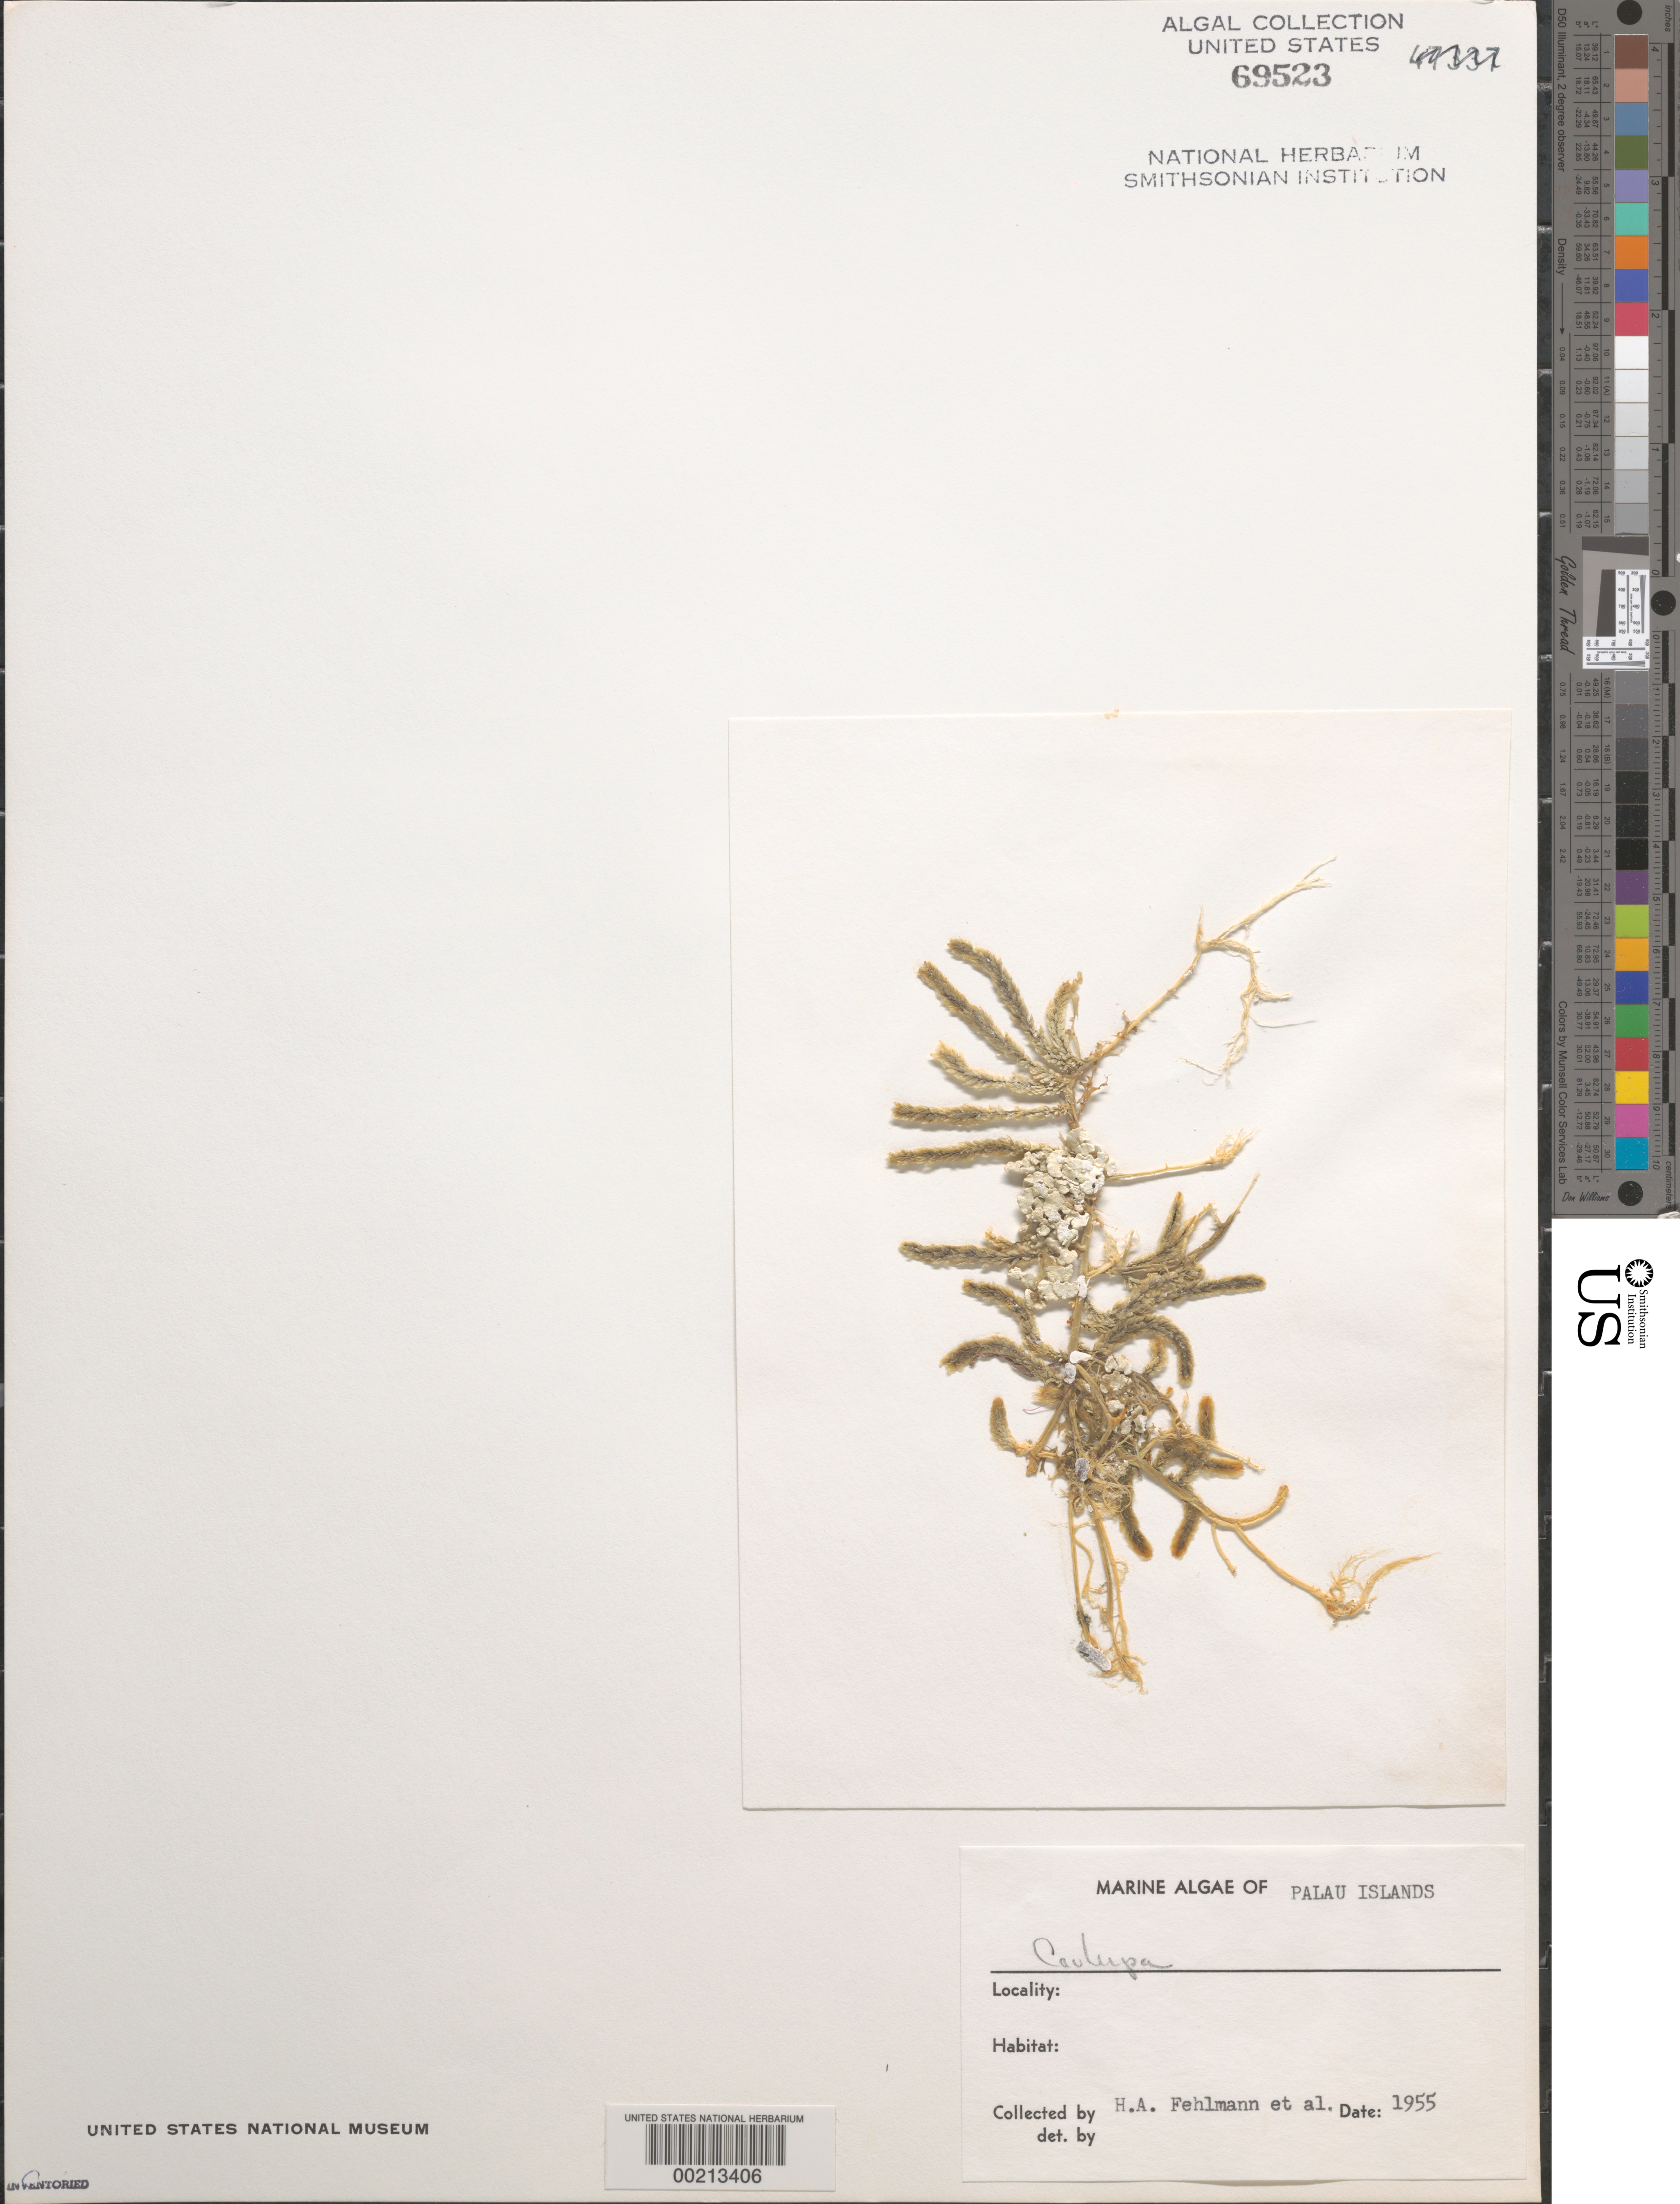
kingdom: Plantae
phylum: Chlorophyta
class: Ulvophyceae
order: Bryopsidales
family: Caulerpaceae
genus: Caulerpa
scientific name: Caulerpa sp.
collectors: H. Fehlmann et al.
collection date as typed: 1955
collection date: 1955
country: Palau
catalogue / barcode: US 69523